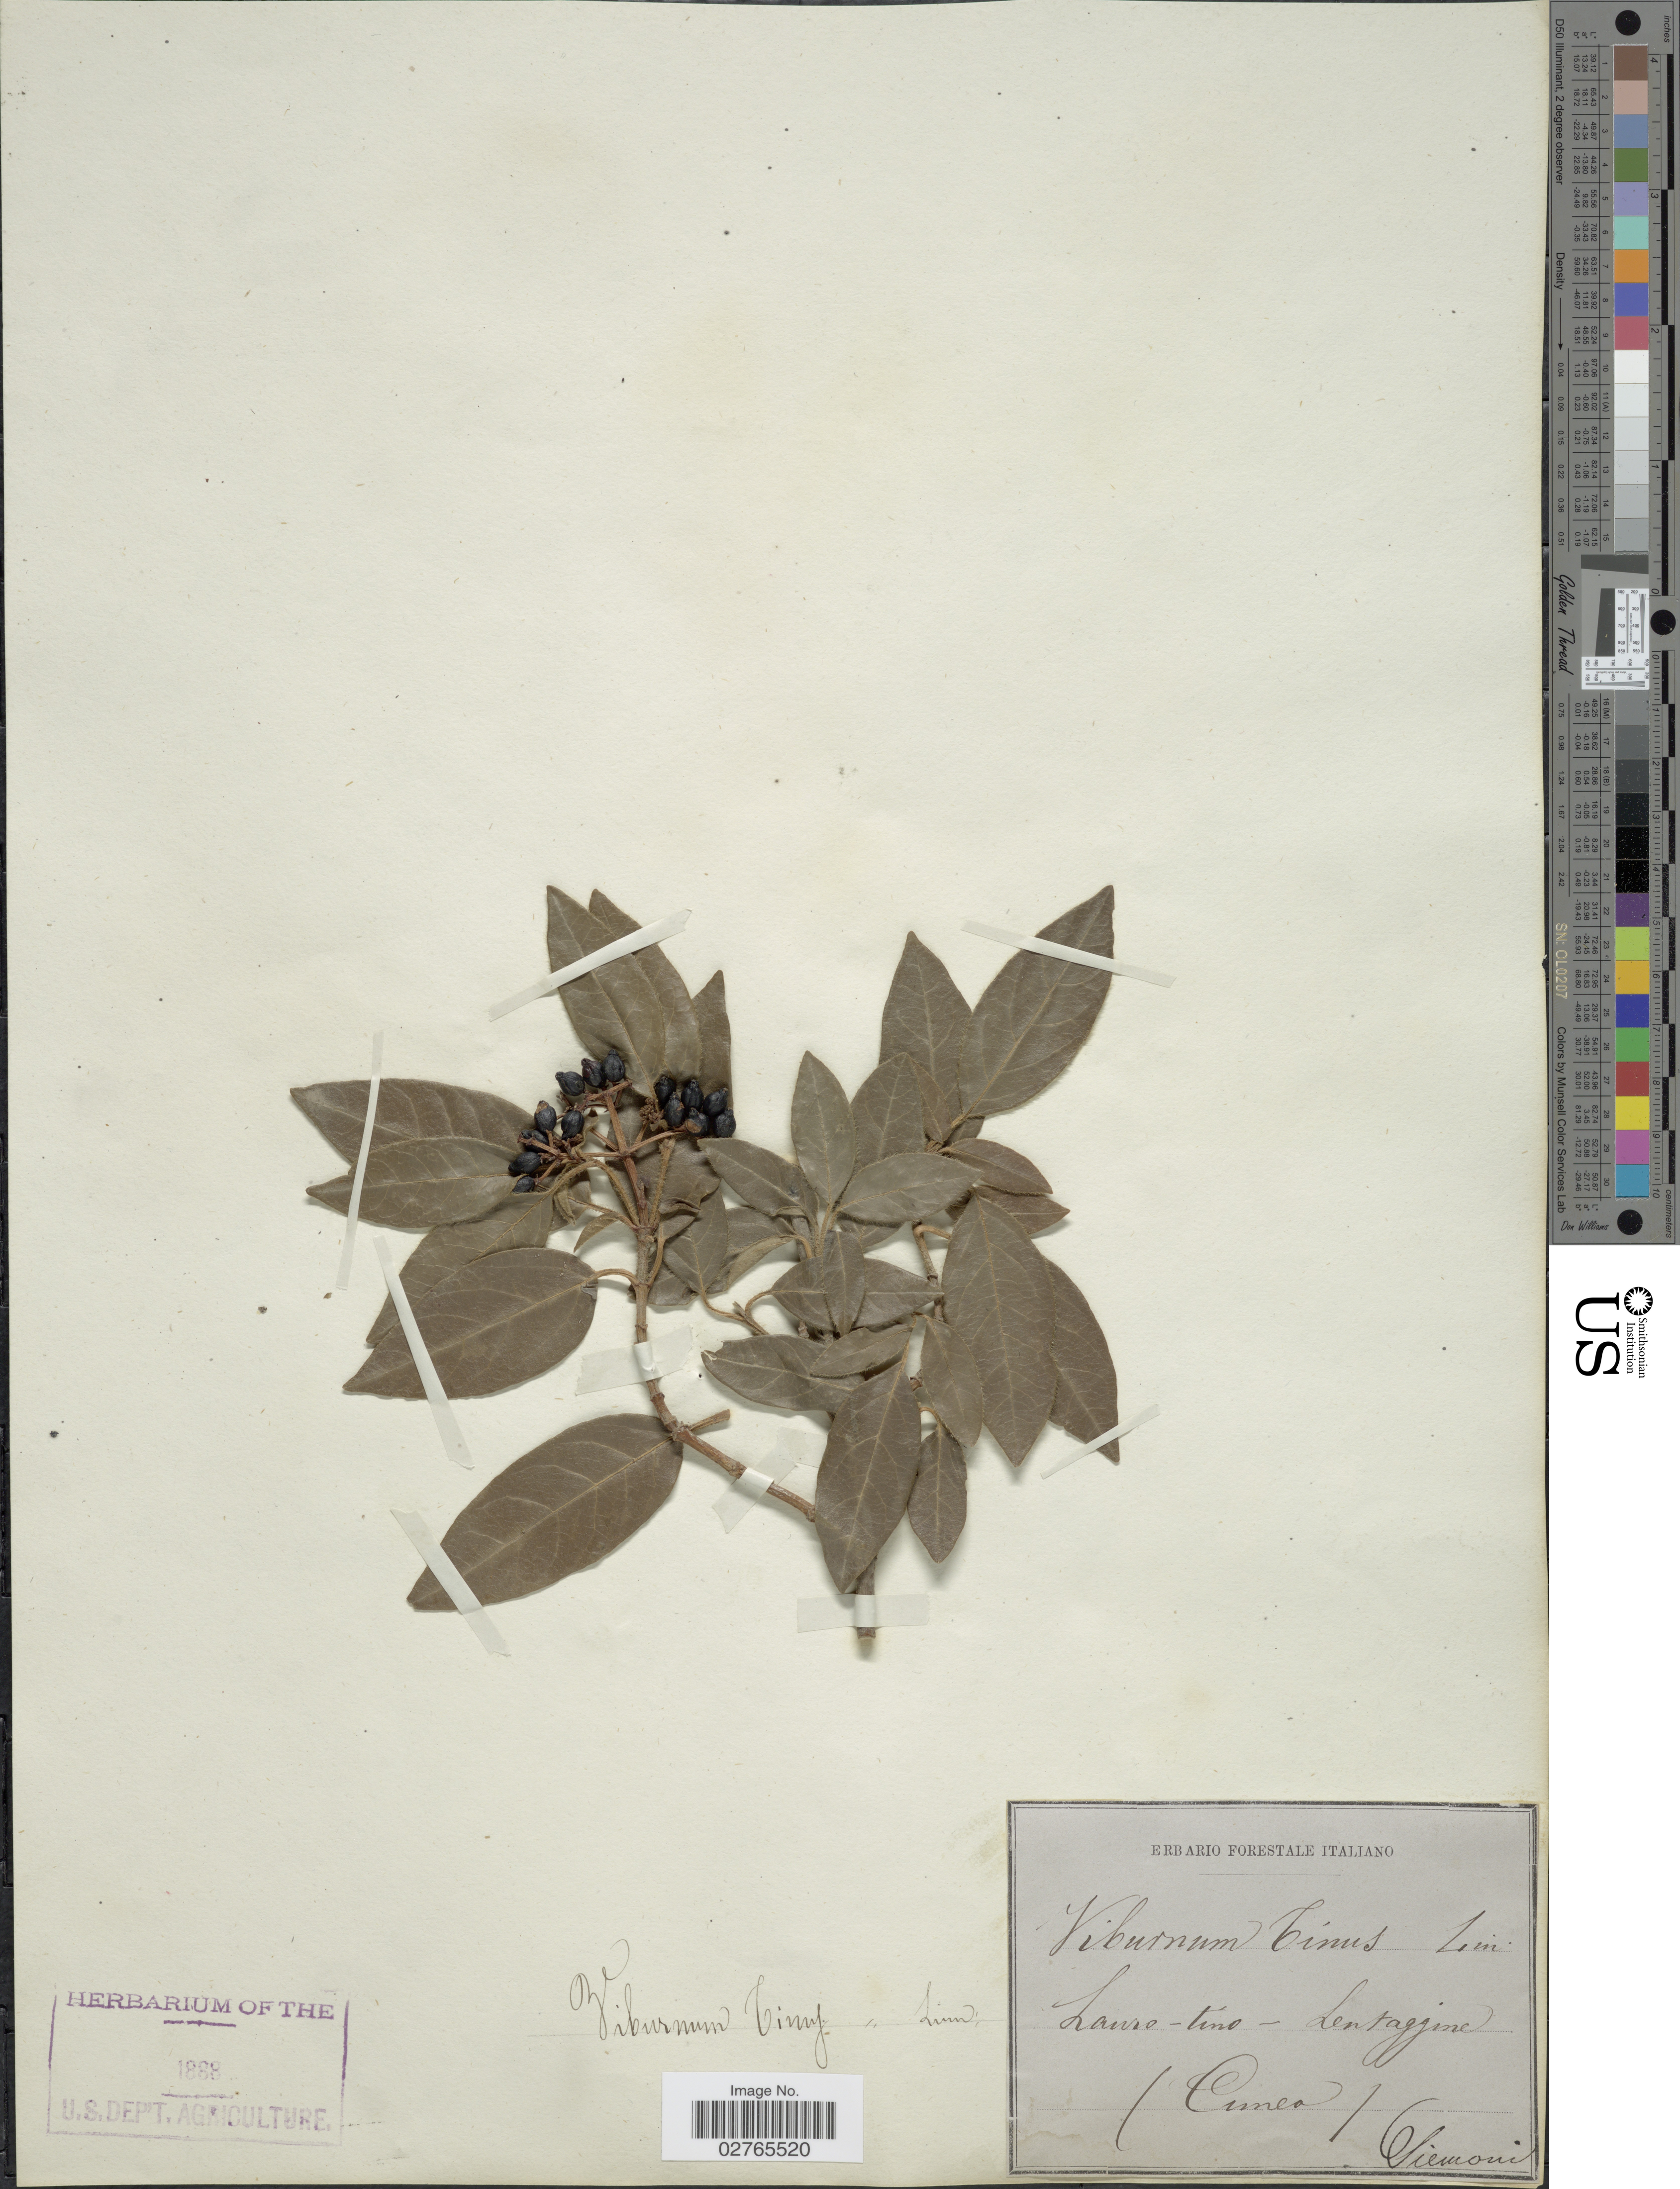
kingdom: Plantae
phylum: Tracheophyta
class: Magnoliopsida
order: Dipsacales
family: Viburnaceae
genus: Viburnum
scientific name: Viburnum tinus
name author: L.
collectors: G. Siemoni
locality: Lauro-tino-Lentaggine (Cimea)